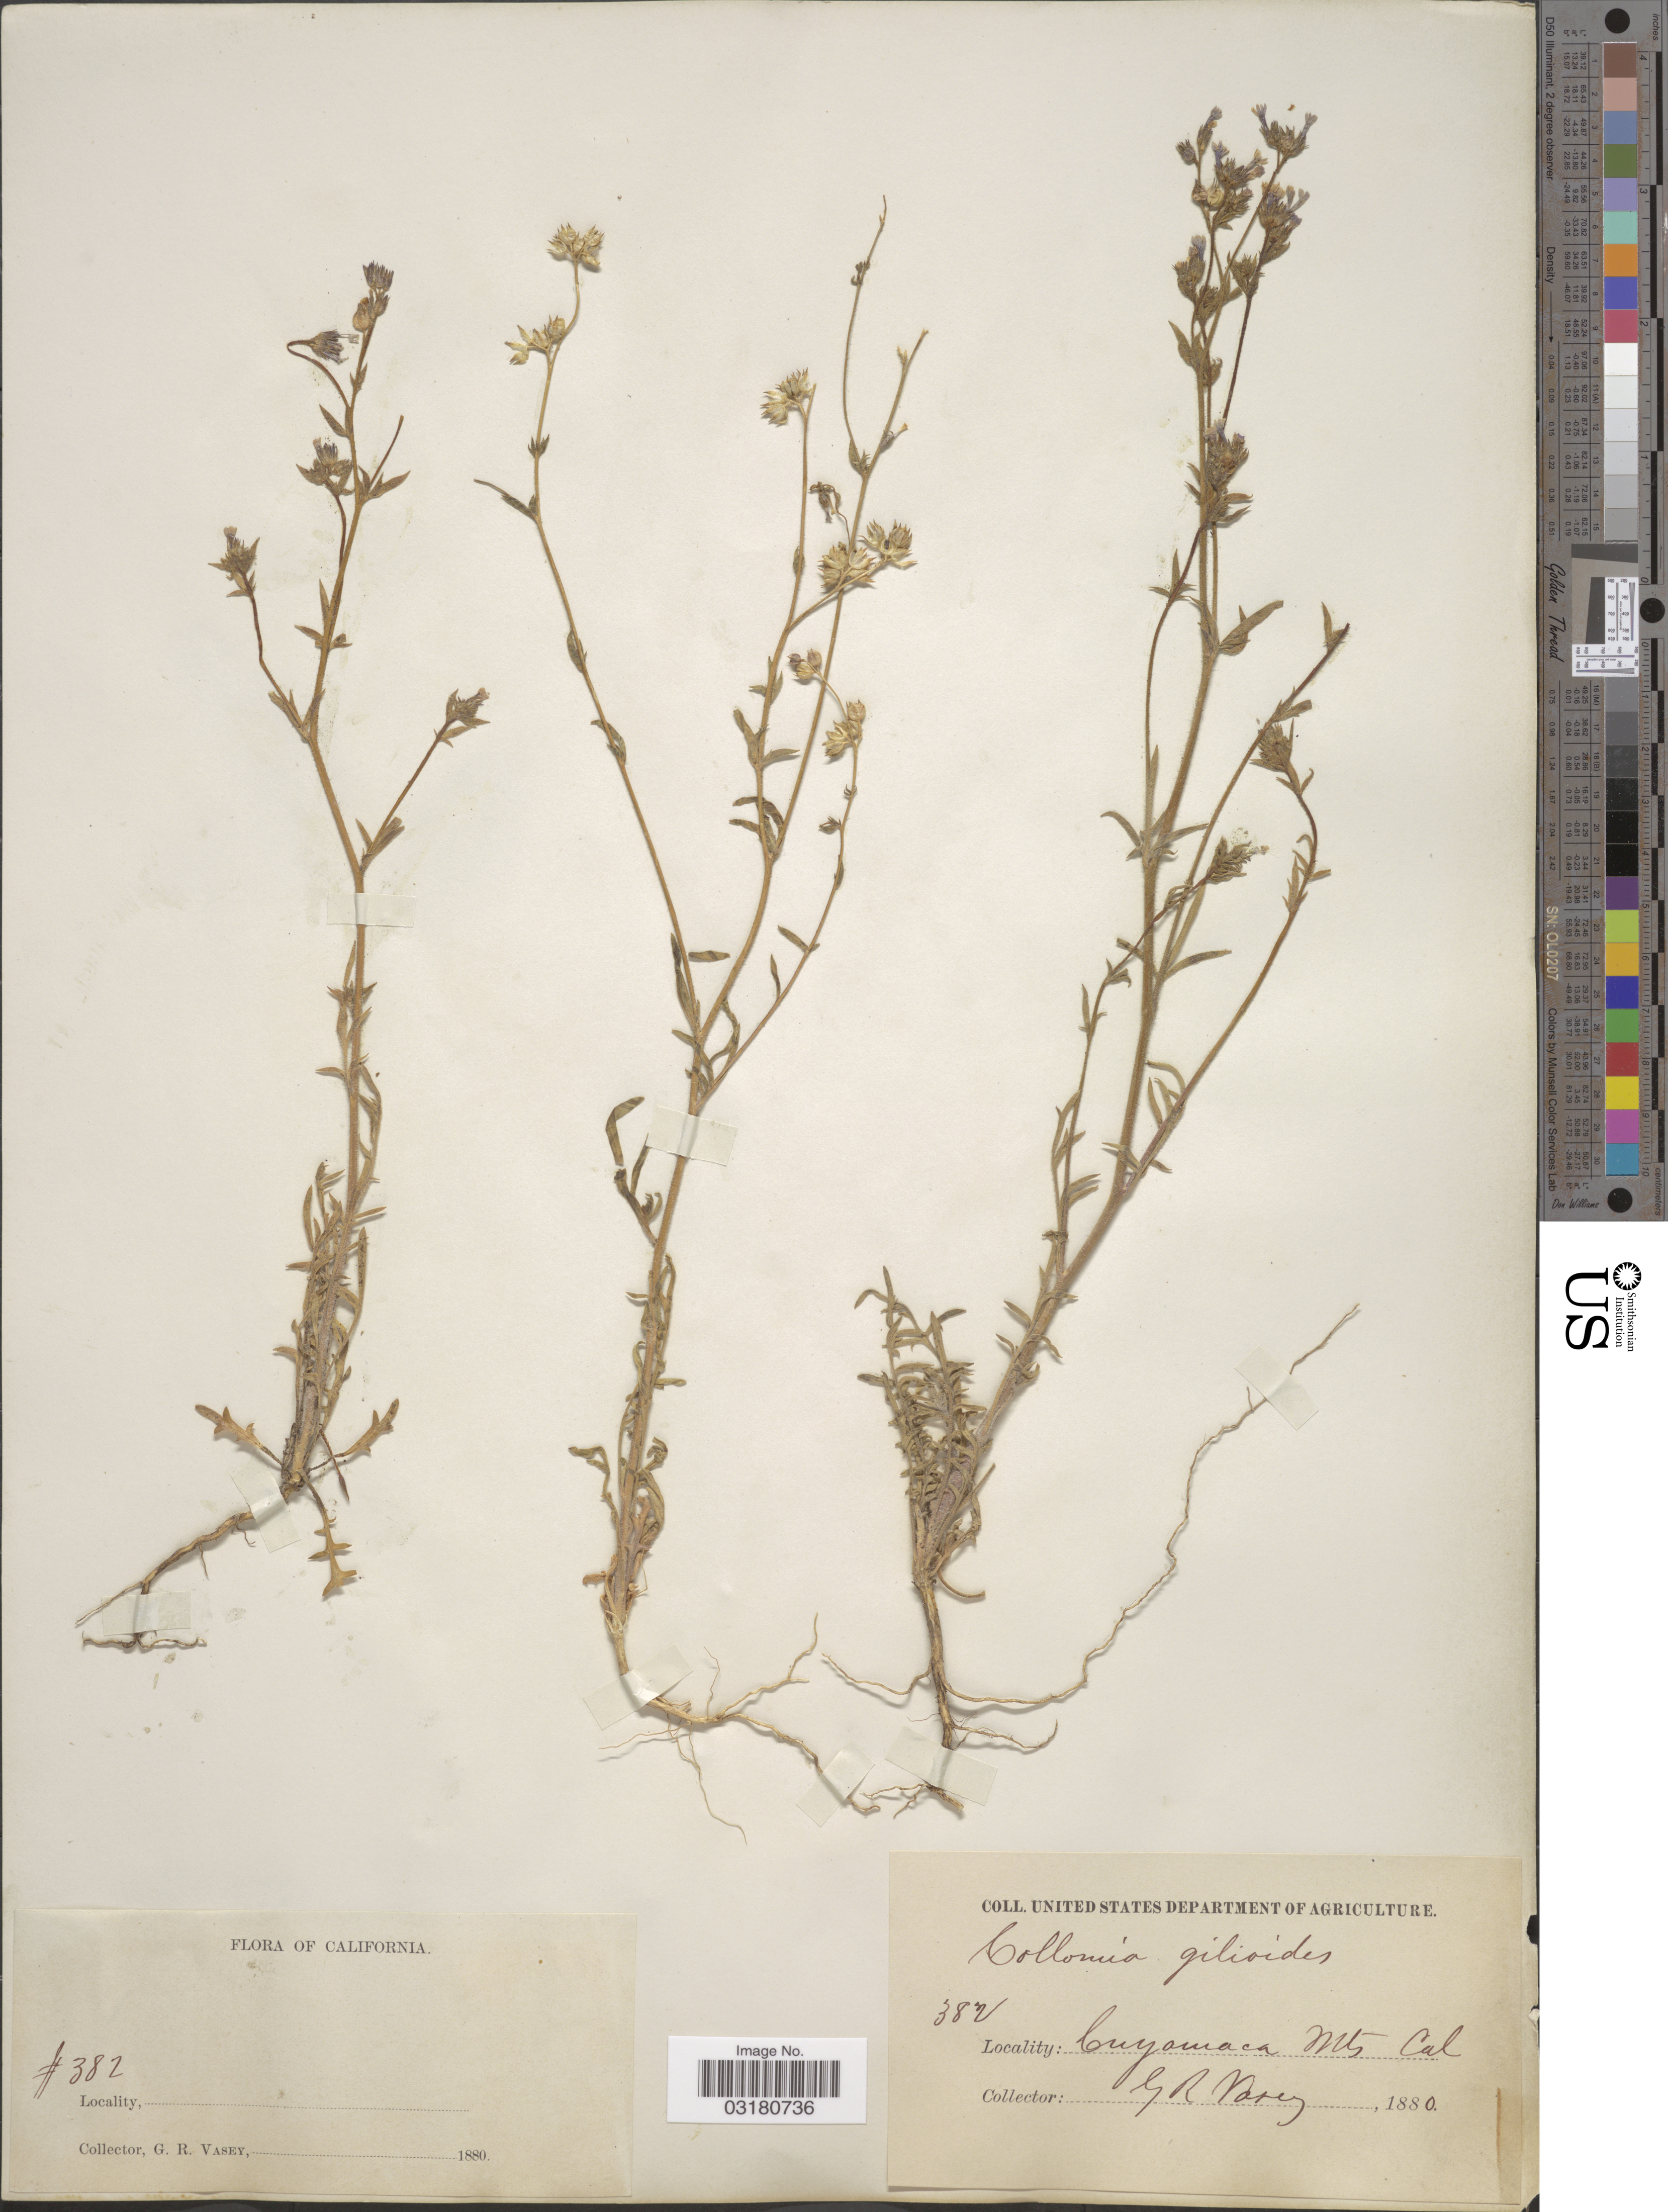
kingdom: Plantae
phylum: Tracheophyta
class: Magnoliopsida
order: Ericales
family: Polemoniaceae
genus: Allophyllum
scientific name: Allophyllum gilioides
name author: (Benth.) Benth.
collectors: G. R. Vasey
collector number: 382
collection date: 1880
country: United States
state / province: California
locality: Cuyamaca Mts.